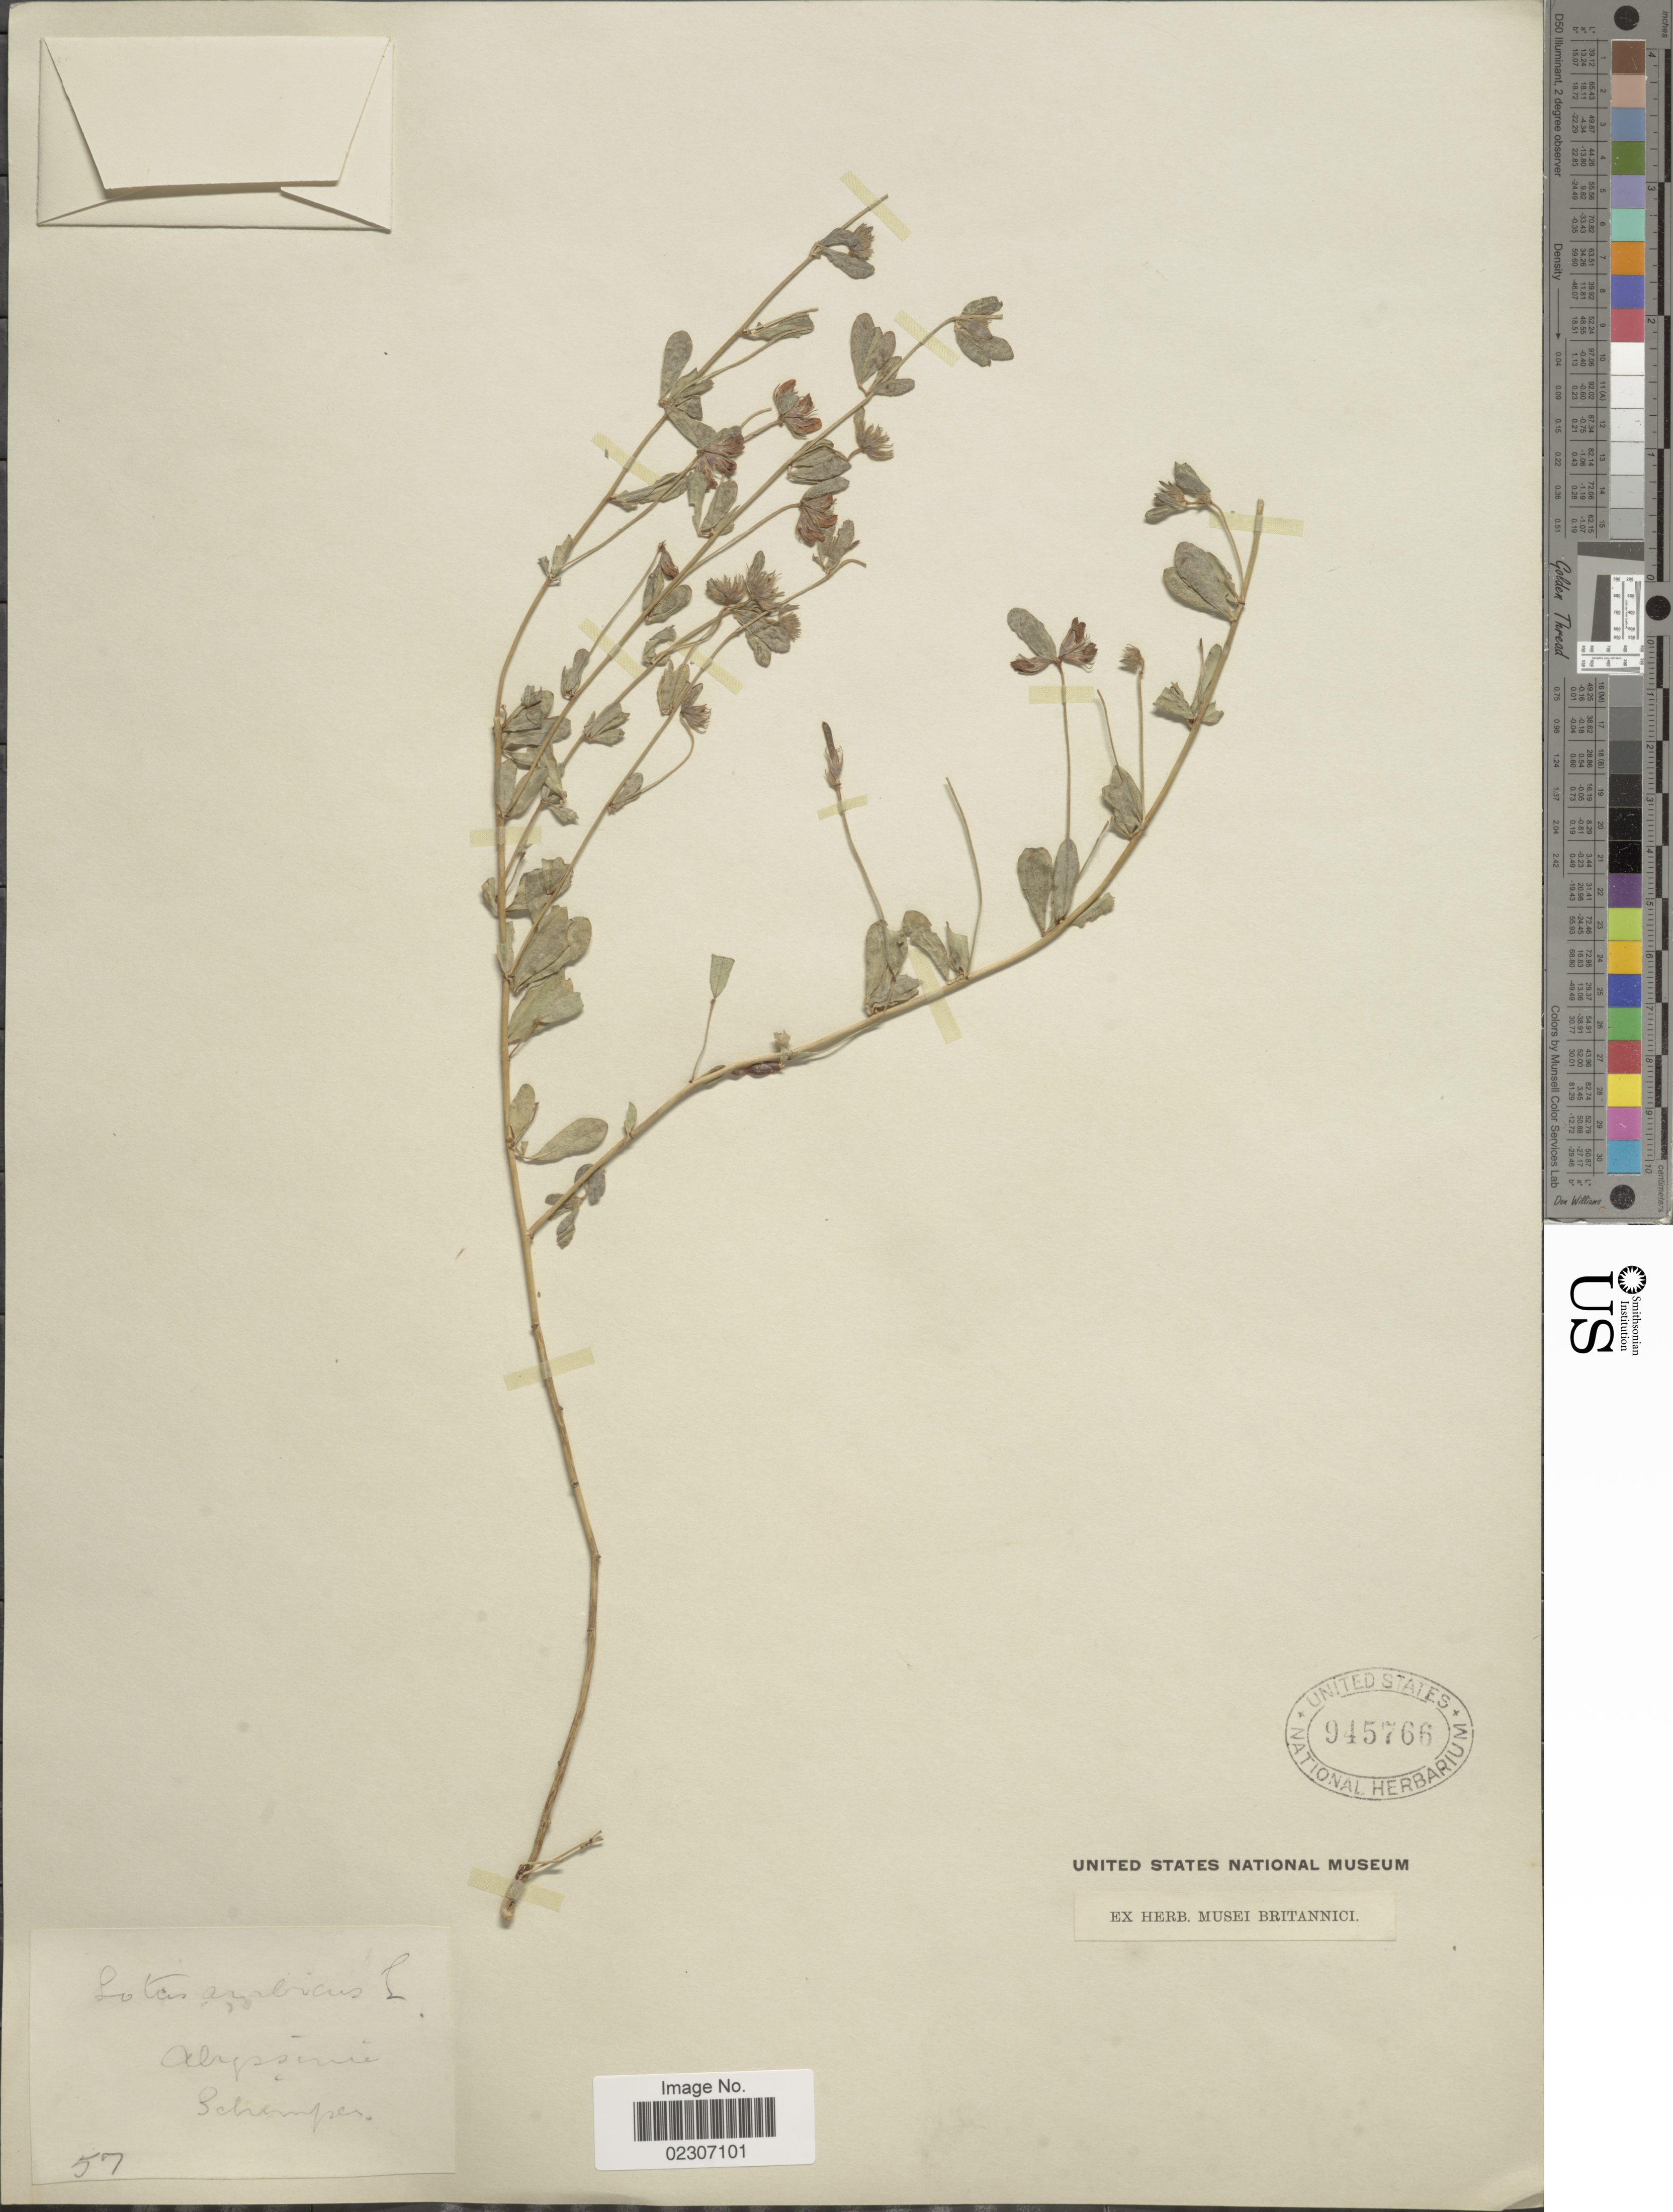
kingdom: Plantae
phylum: Tracheophyta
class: Magnoliopsida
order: Fabales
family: Fabaceae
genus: Lotus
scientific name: Lotus arabicus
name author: L.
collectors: -. Schimper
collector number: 57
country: Eritrea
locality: Abyssinia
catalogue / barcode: US 945766